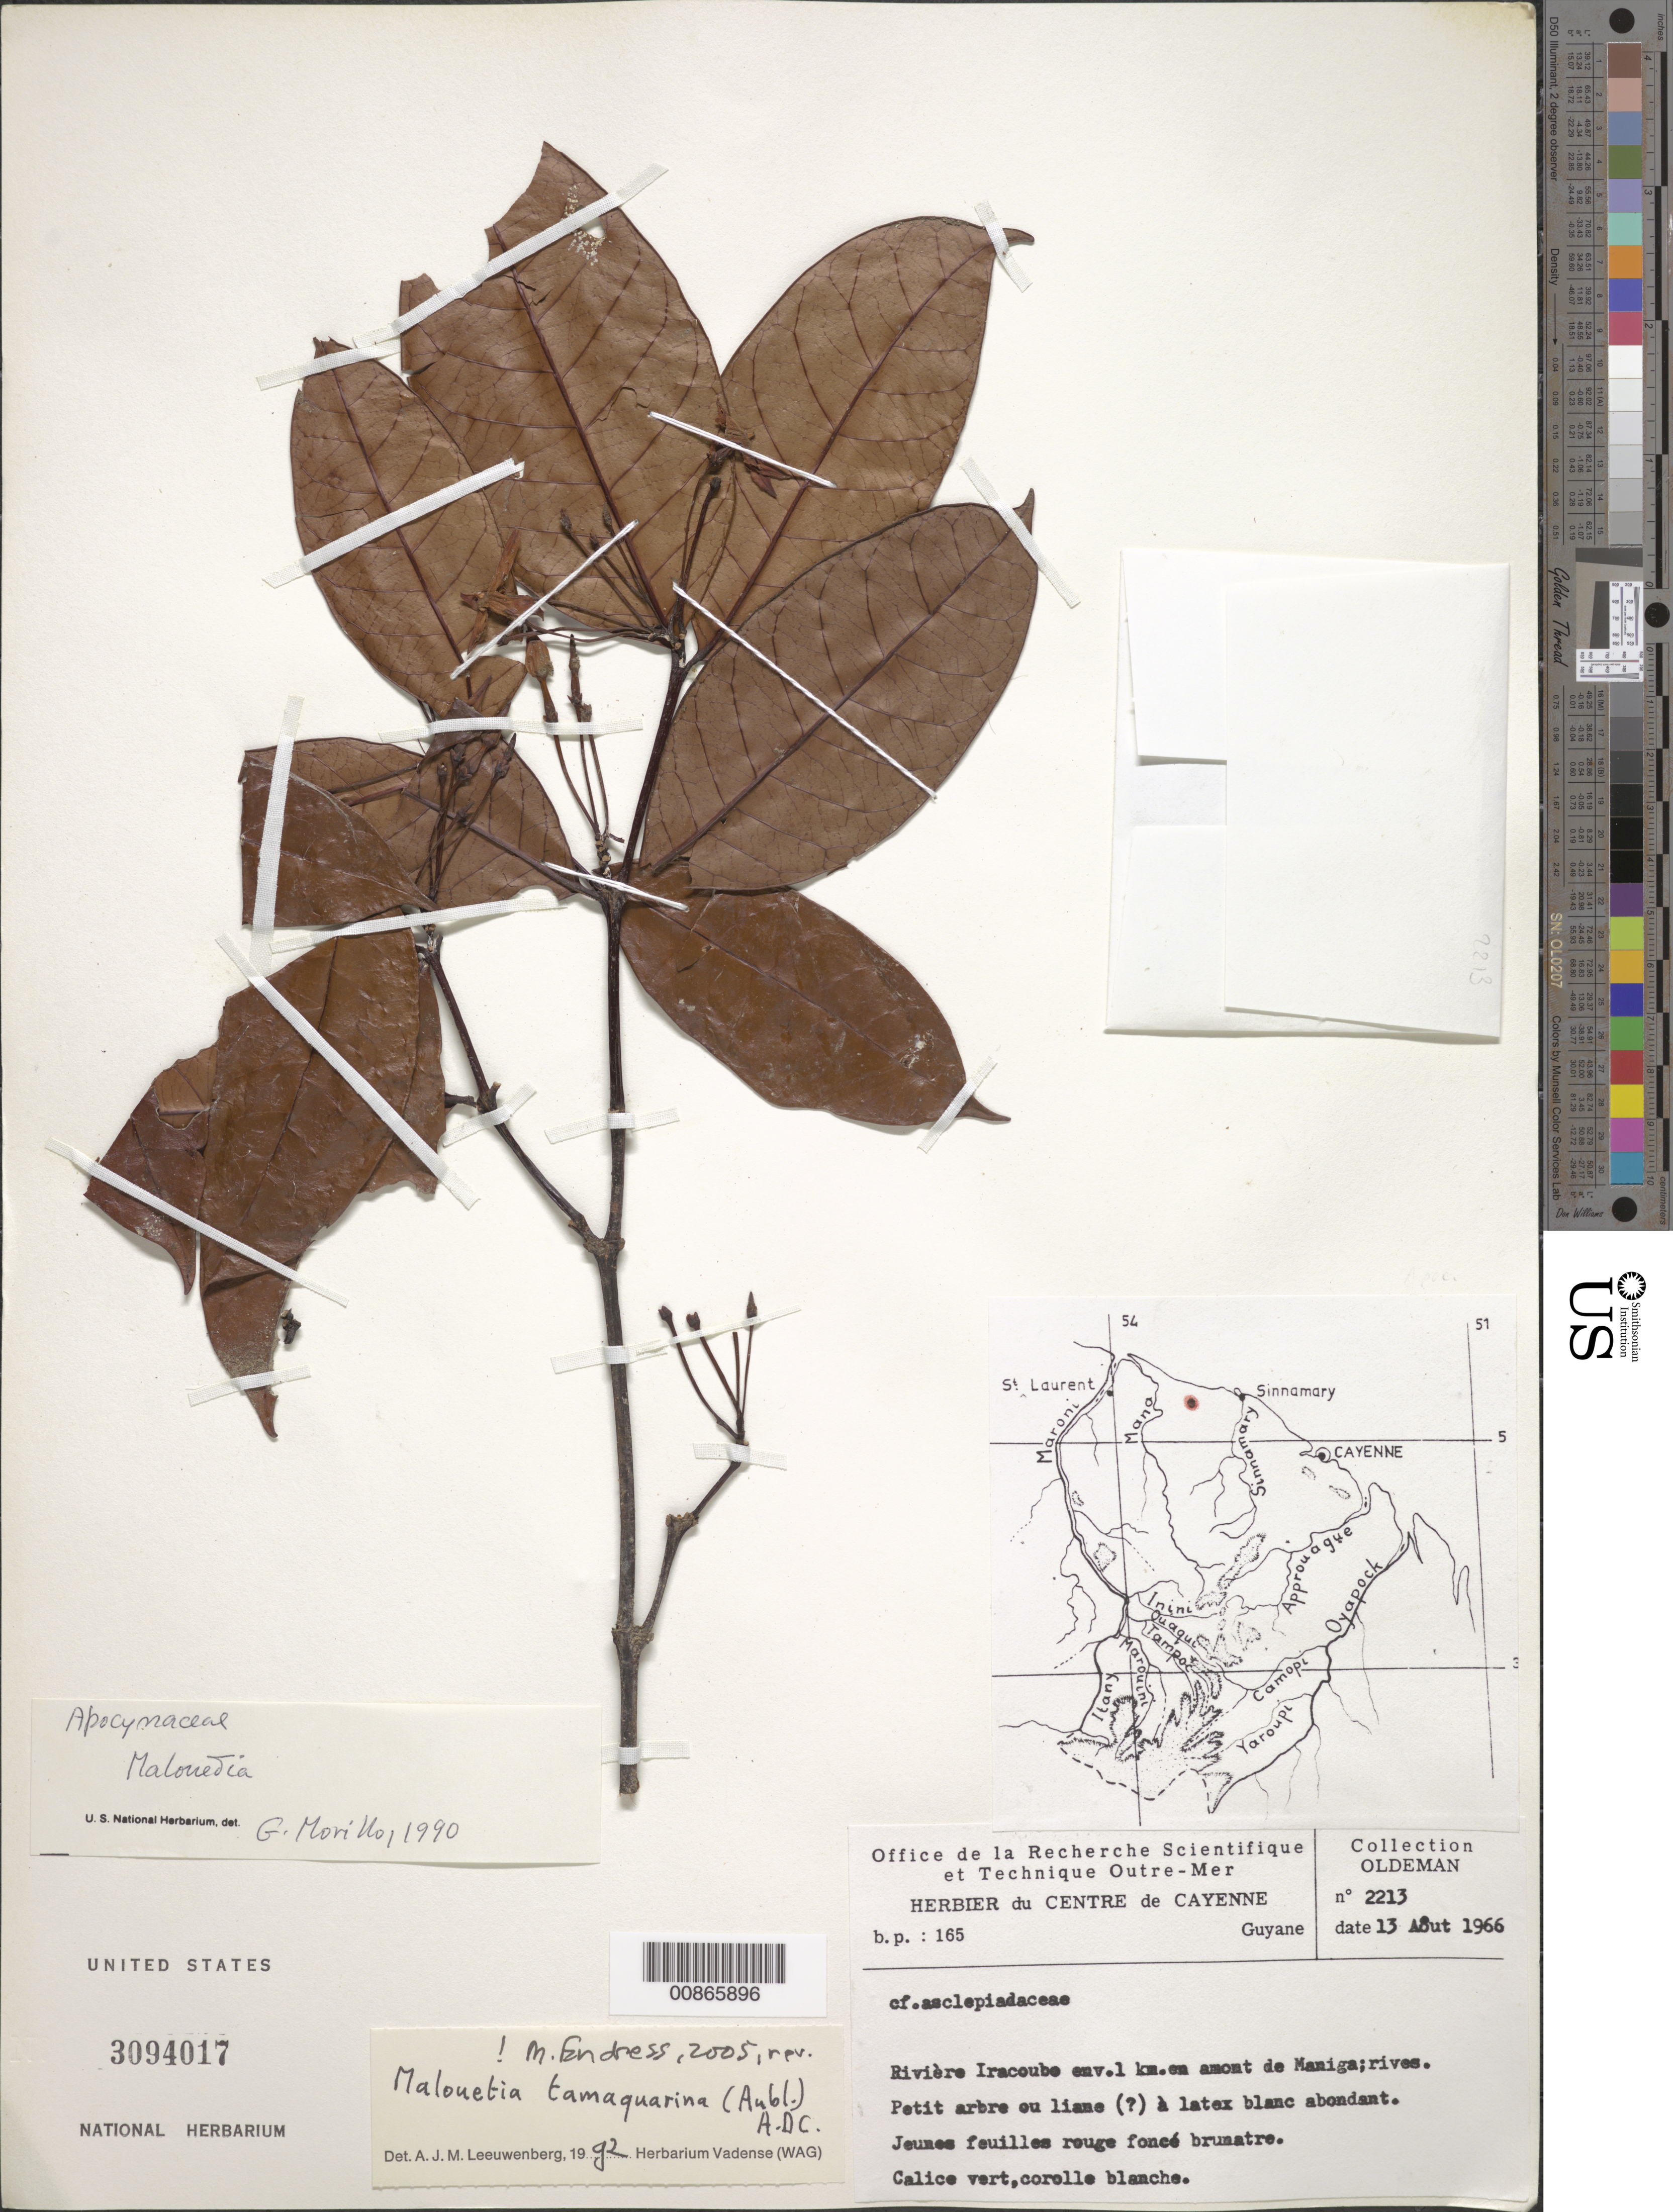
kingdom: Plantae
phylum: Tracheophyta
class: Magnoliopsida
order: Gentianales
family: Apocynaceae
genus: Malouetia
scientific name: Malouetia tamaquarina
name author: (Aubl.) A. DC.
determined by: Endress, Mary E.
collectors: R. Oldeman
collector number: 2213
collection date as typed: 13-Aug-66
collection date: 1966-08-13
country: French Guiana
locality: Rives de l'Iracoube, env. 1 km en amont de Maniga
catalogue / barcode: US 3094017